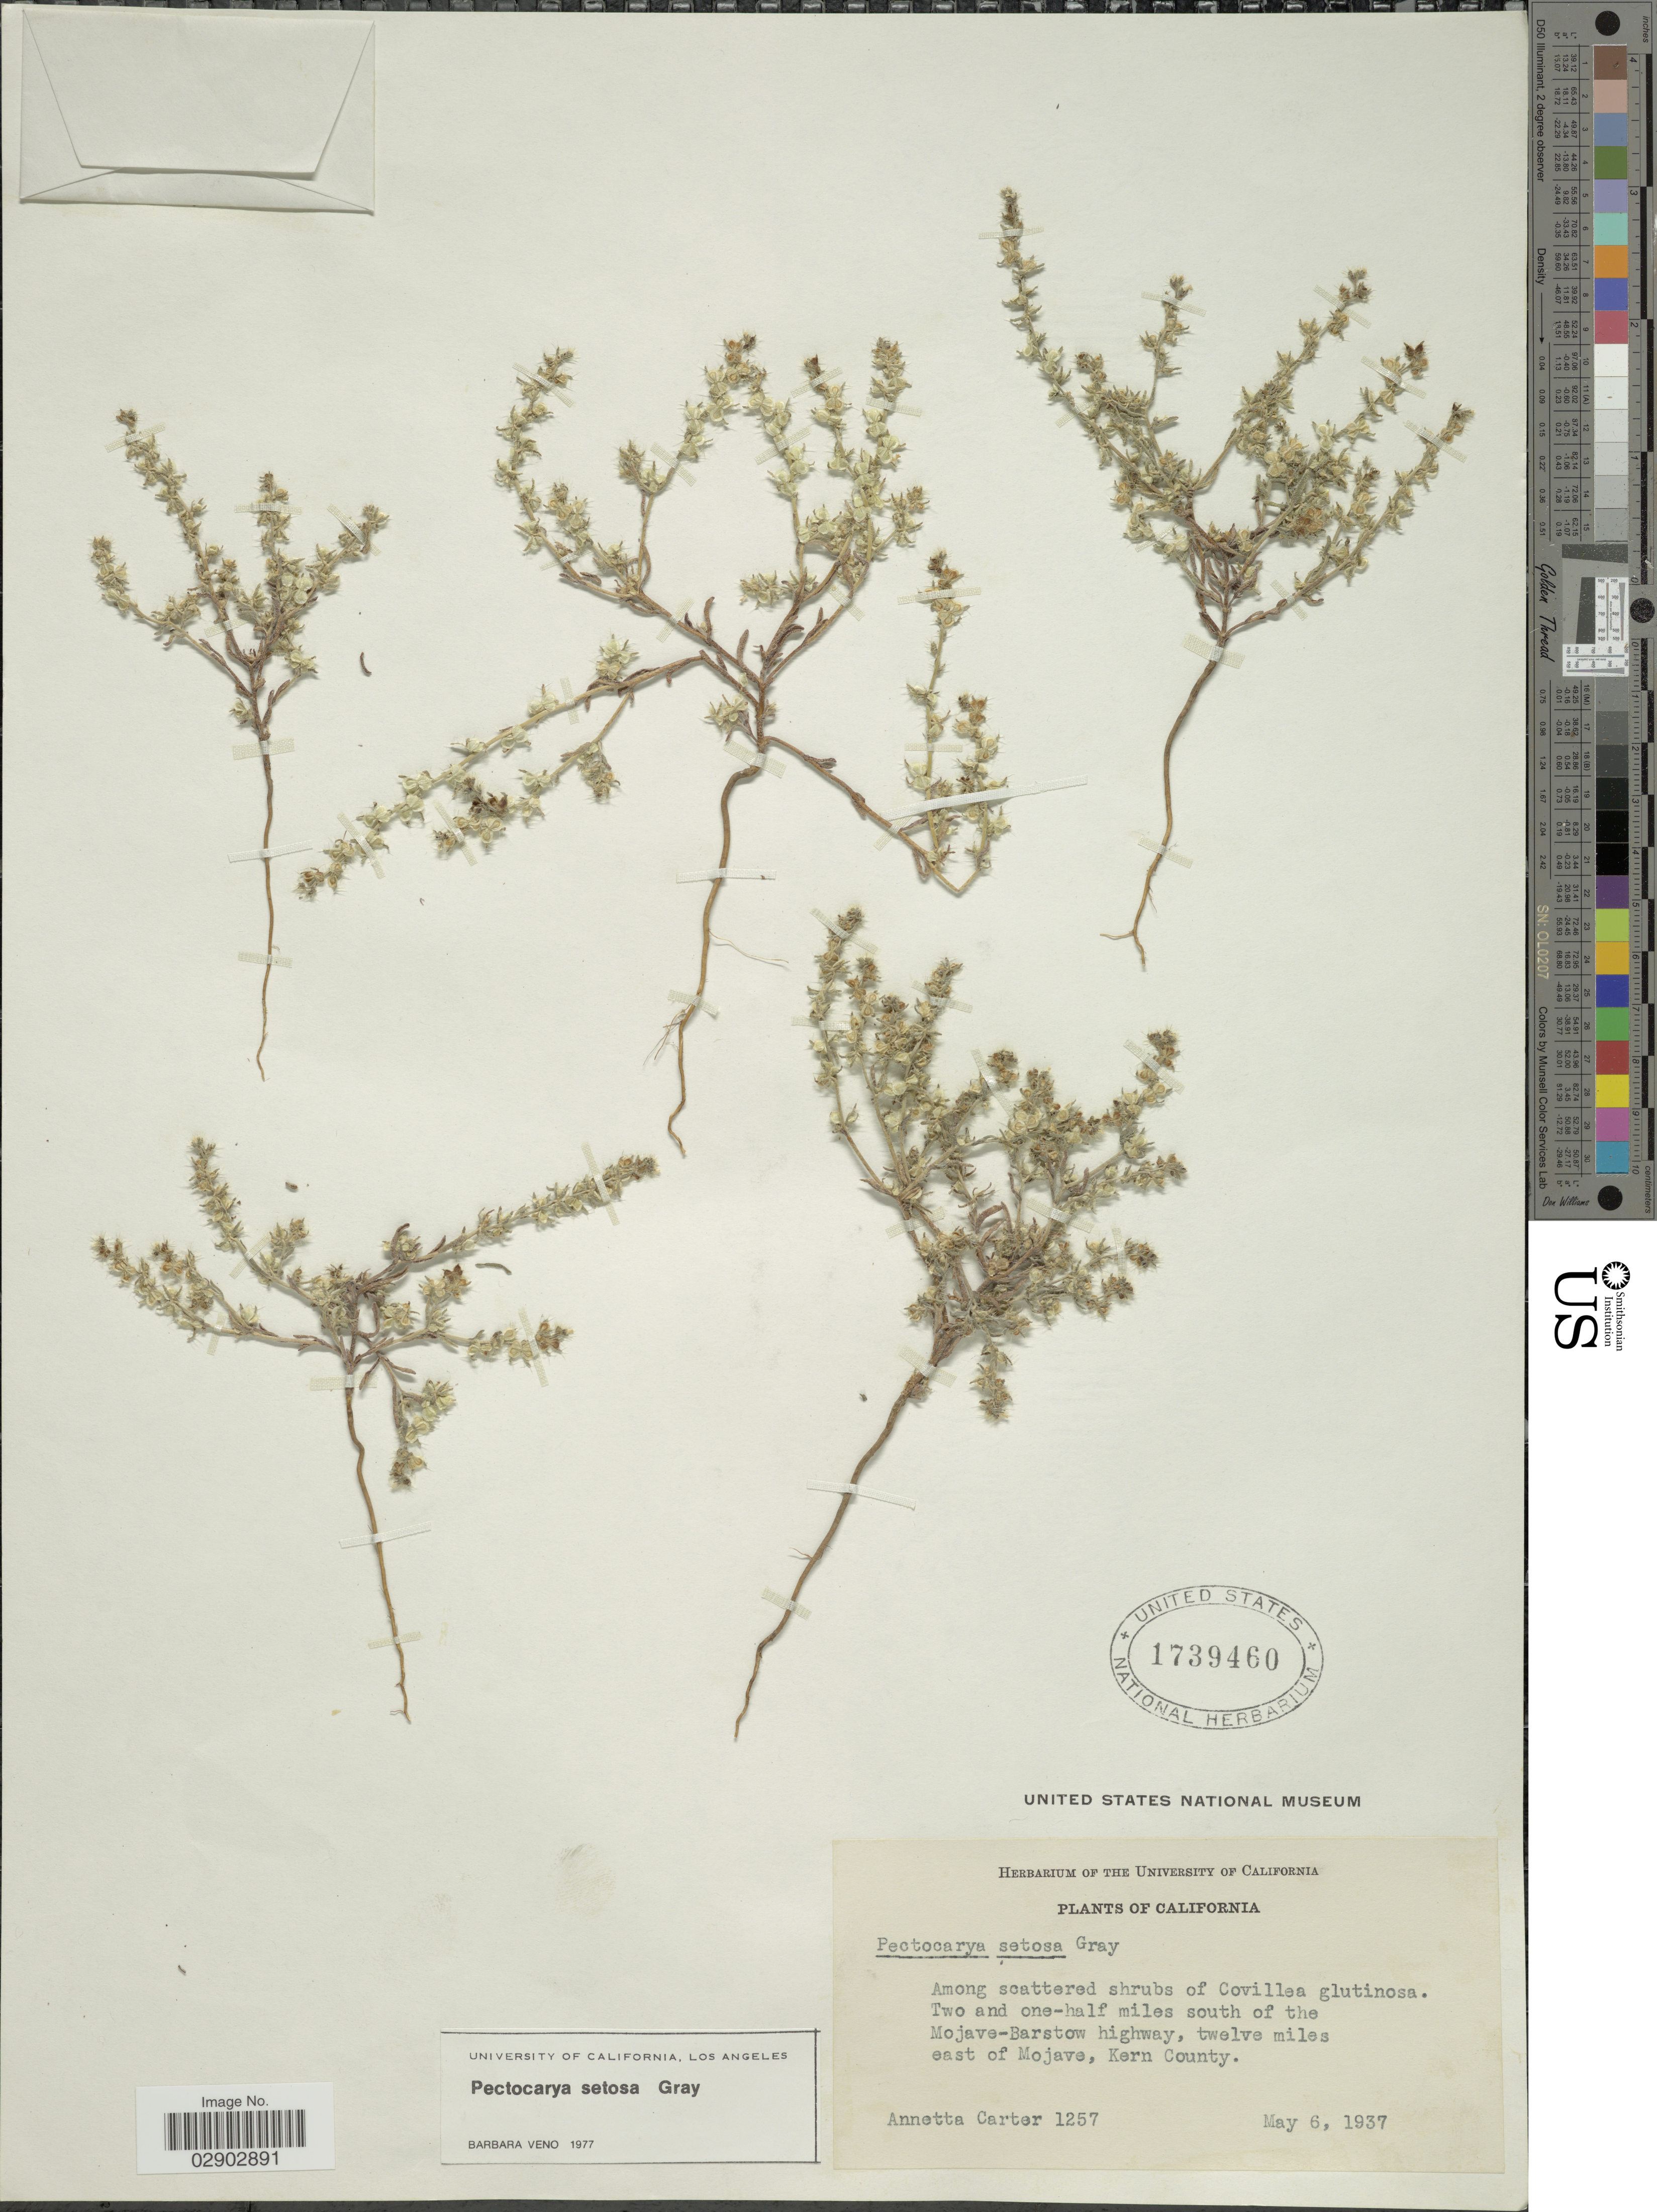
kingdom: Plantae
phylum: Tracheophyta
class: Magnoliopsida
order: Boraginales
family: Boraginaceae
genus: Pectocarya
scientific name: Pectocarya setosa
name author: A. Gray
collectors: A. Carter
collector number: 1257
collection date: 1937-05-06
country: United States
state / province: California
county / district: Kern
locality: Two and one-half miles south of the Mojave-Barstow highway, twelve miles east of Mojave, Kern County.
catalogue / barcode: US 1739460